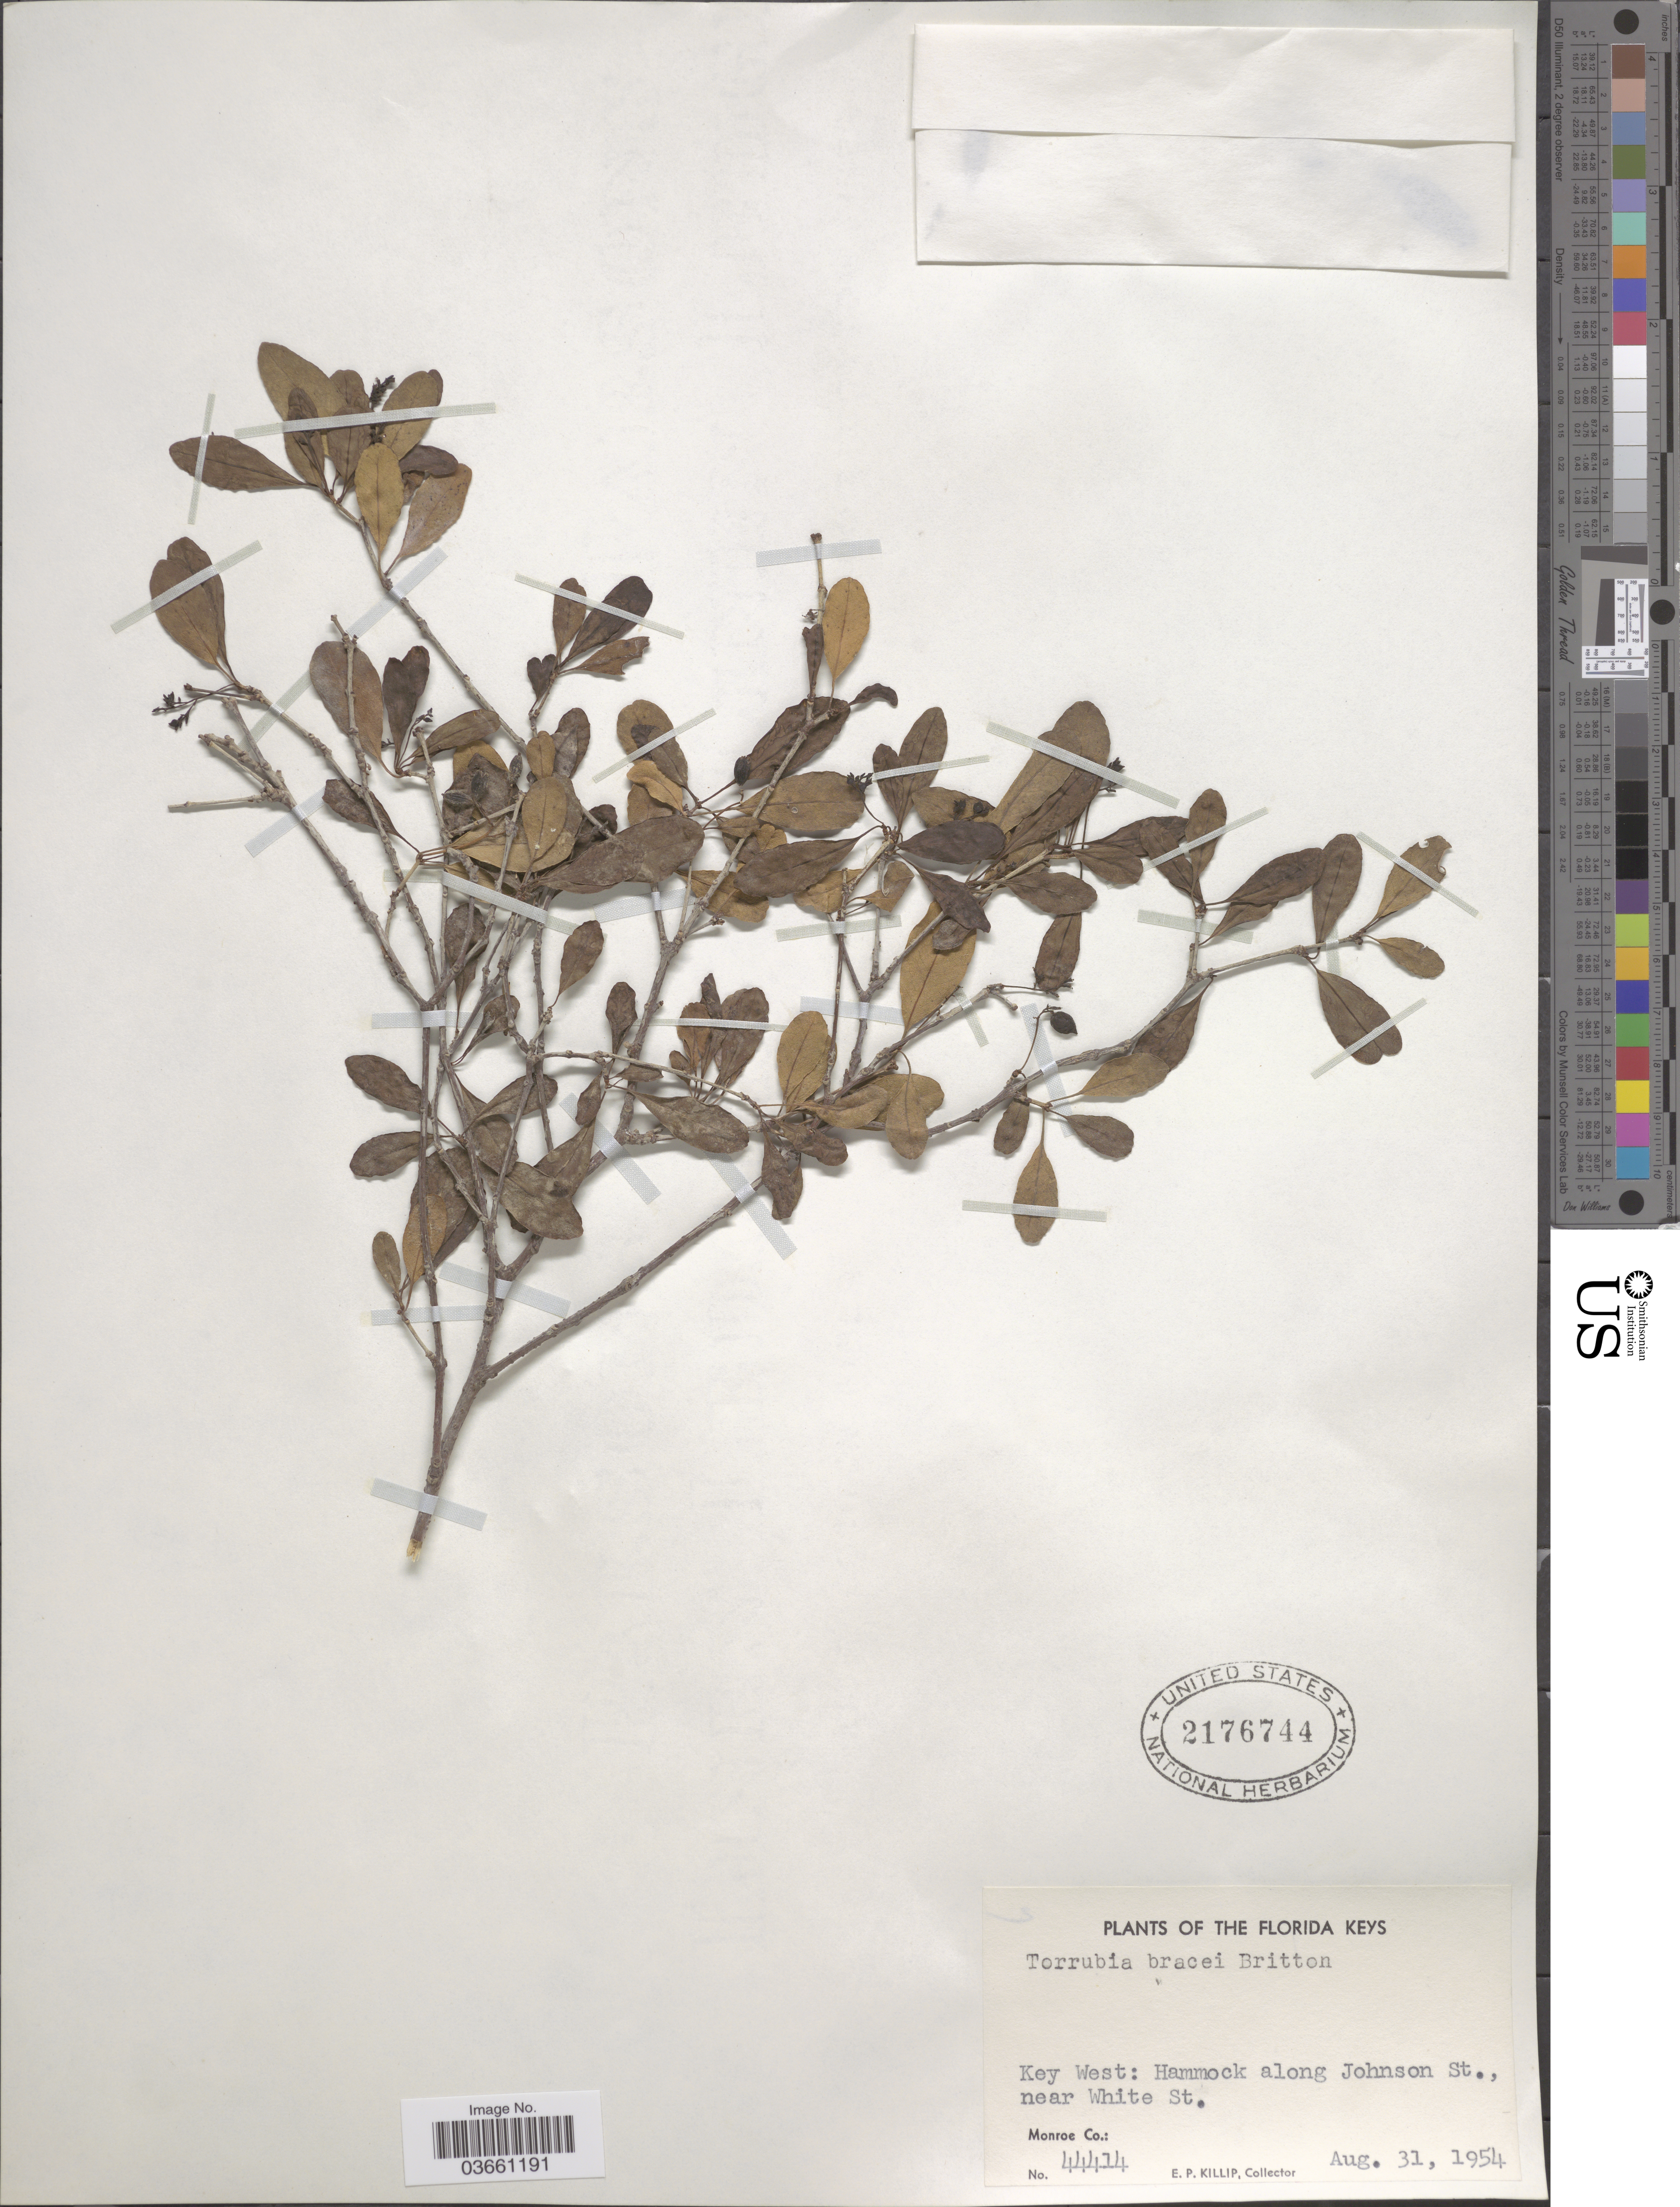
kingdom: Plantae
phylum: Tracheophyta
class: Magnoliopsida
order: Caryophyllales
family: Nyctaginaceae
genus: Guapira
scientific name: Guapira discolor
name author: (Spreng.) Little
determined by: Strong, Mark T., (BOT), Smithsonian Institution - National Museum of Natural History (UNITED STATES)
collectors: E. P. Killip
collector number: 44414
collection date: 1954-08-31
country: United States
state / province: Florida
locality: Florida Keys. Key West: Hammock along Johnson St., near White St. Monroe Co.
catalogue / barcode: US 2176744